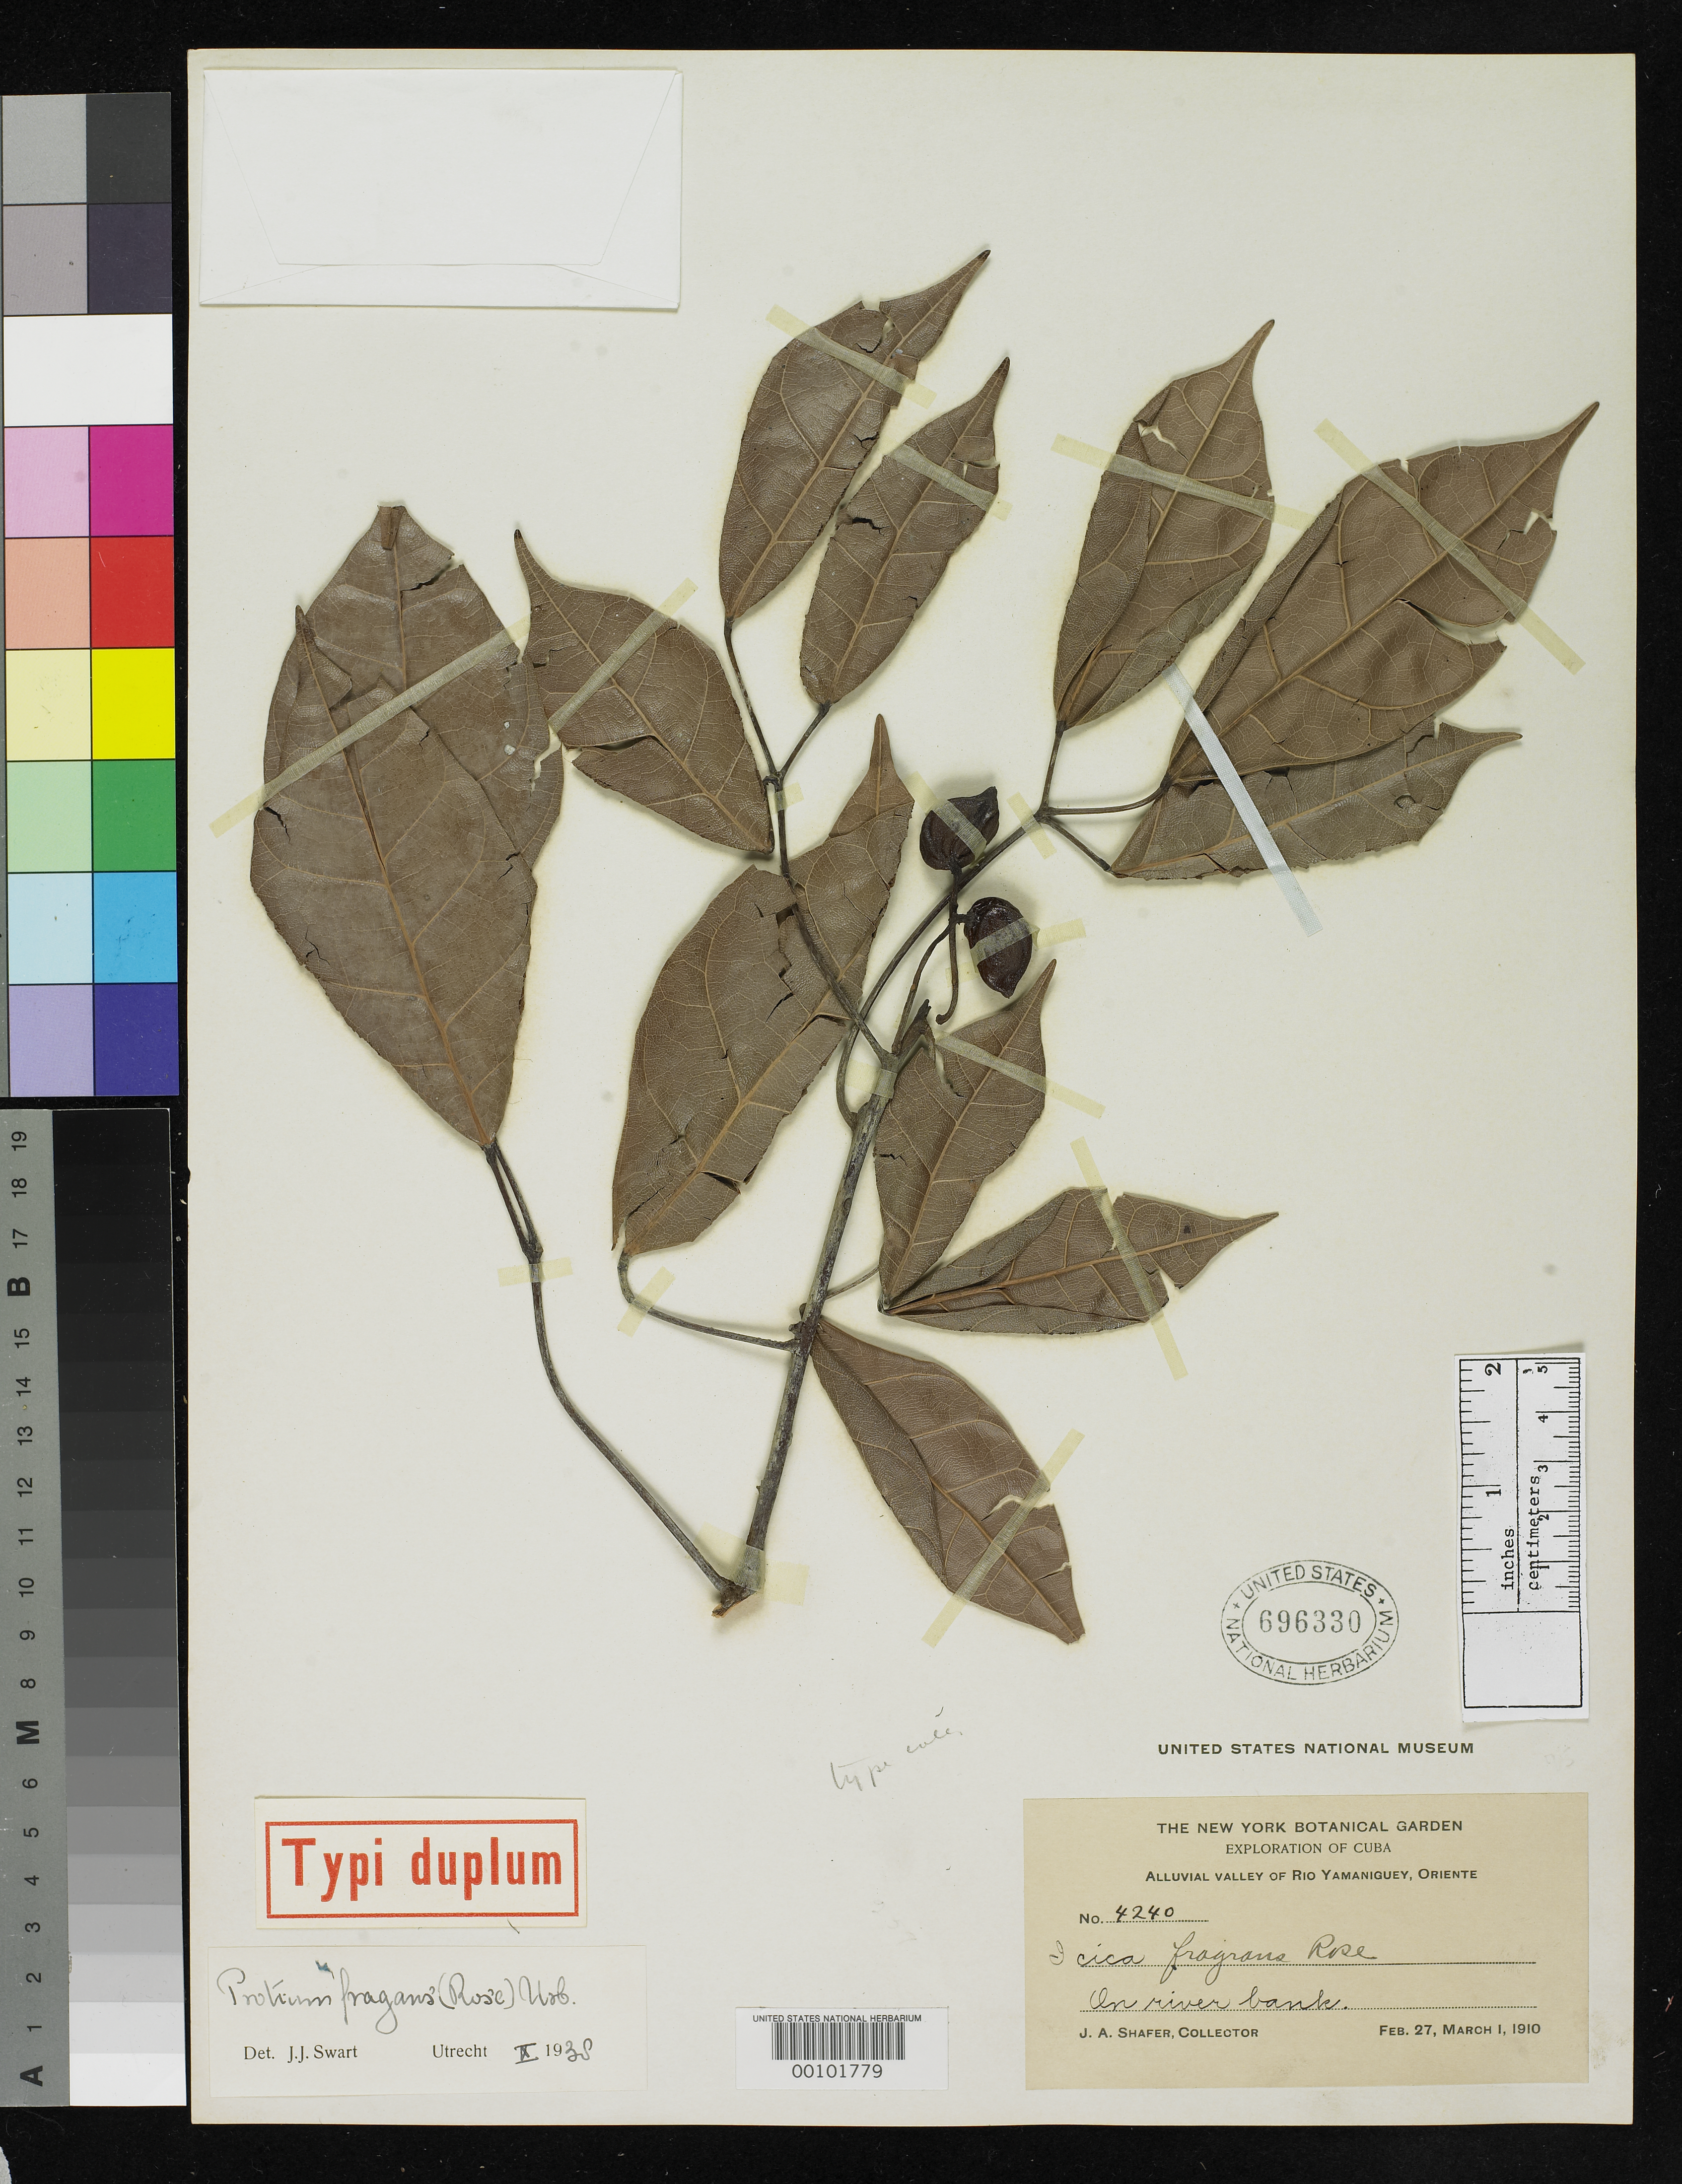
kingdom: Plantae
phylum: Tracheophyta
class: Magnoliopsida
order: Sapindales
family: Burseraceae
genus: Icica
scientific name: Icica fragrans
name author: Rose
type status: Isotype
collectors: J. A. Shafer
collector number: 4240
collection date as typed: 27 Feb 1910 and 01 Mar 1910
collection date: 1910-02-27,1910-03-01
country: Cuba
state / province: Oriente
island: Greater Antilles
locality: Rio Yamaniquey valley.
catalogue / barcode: US 696330